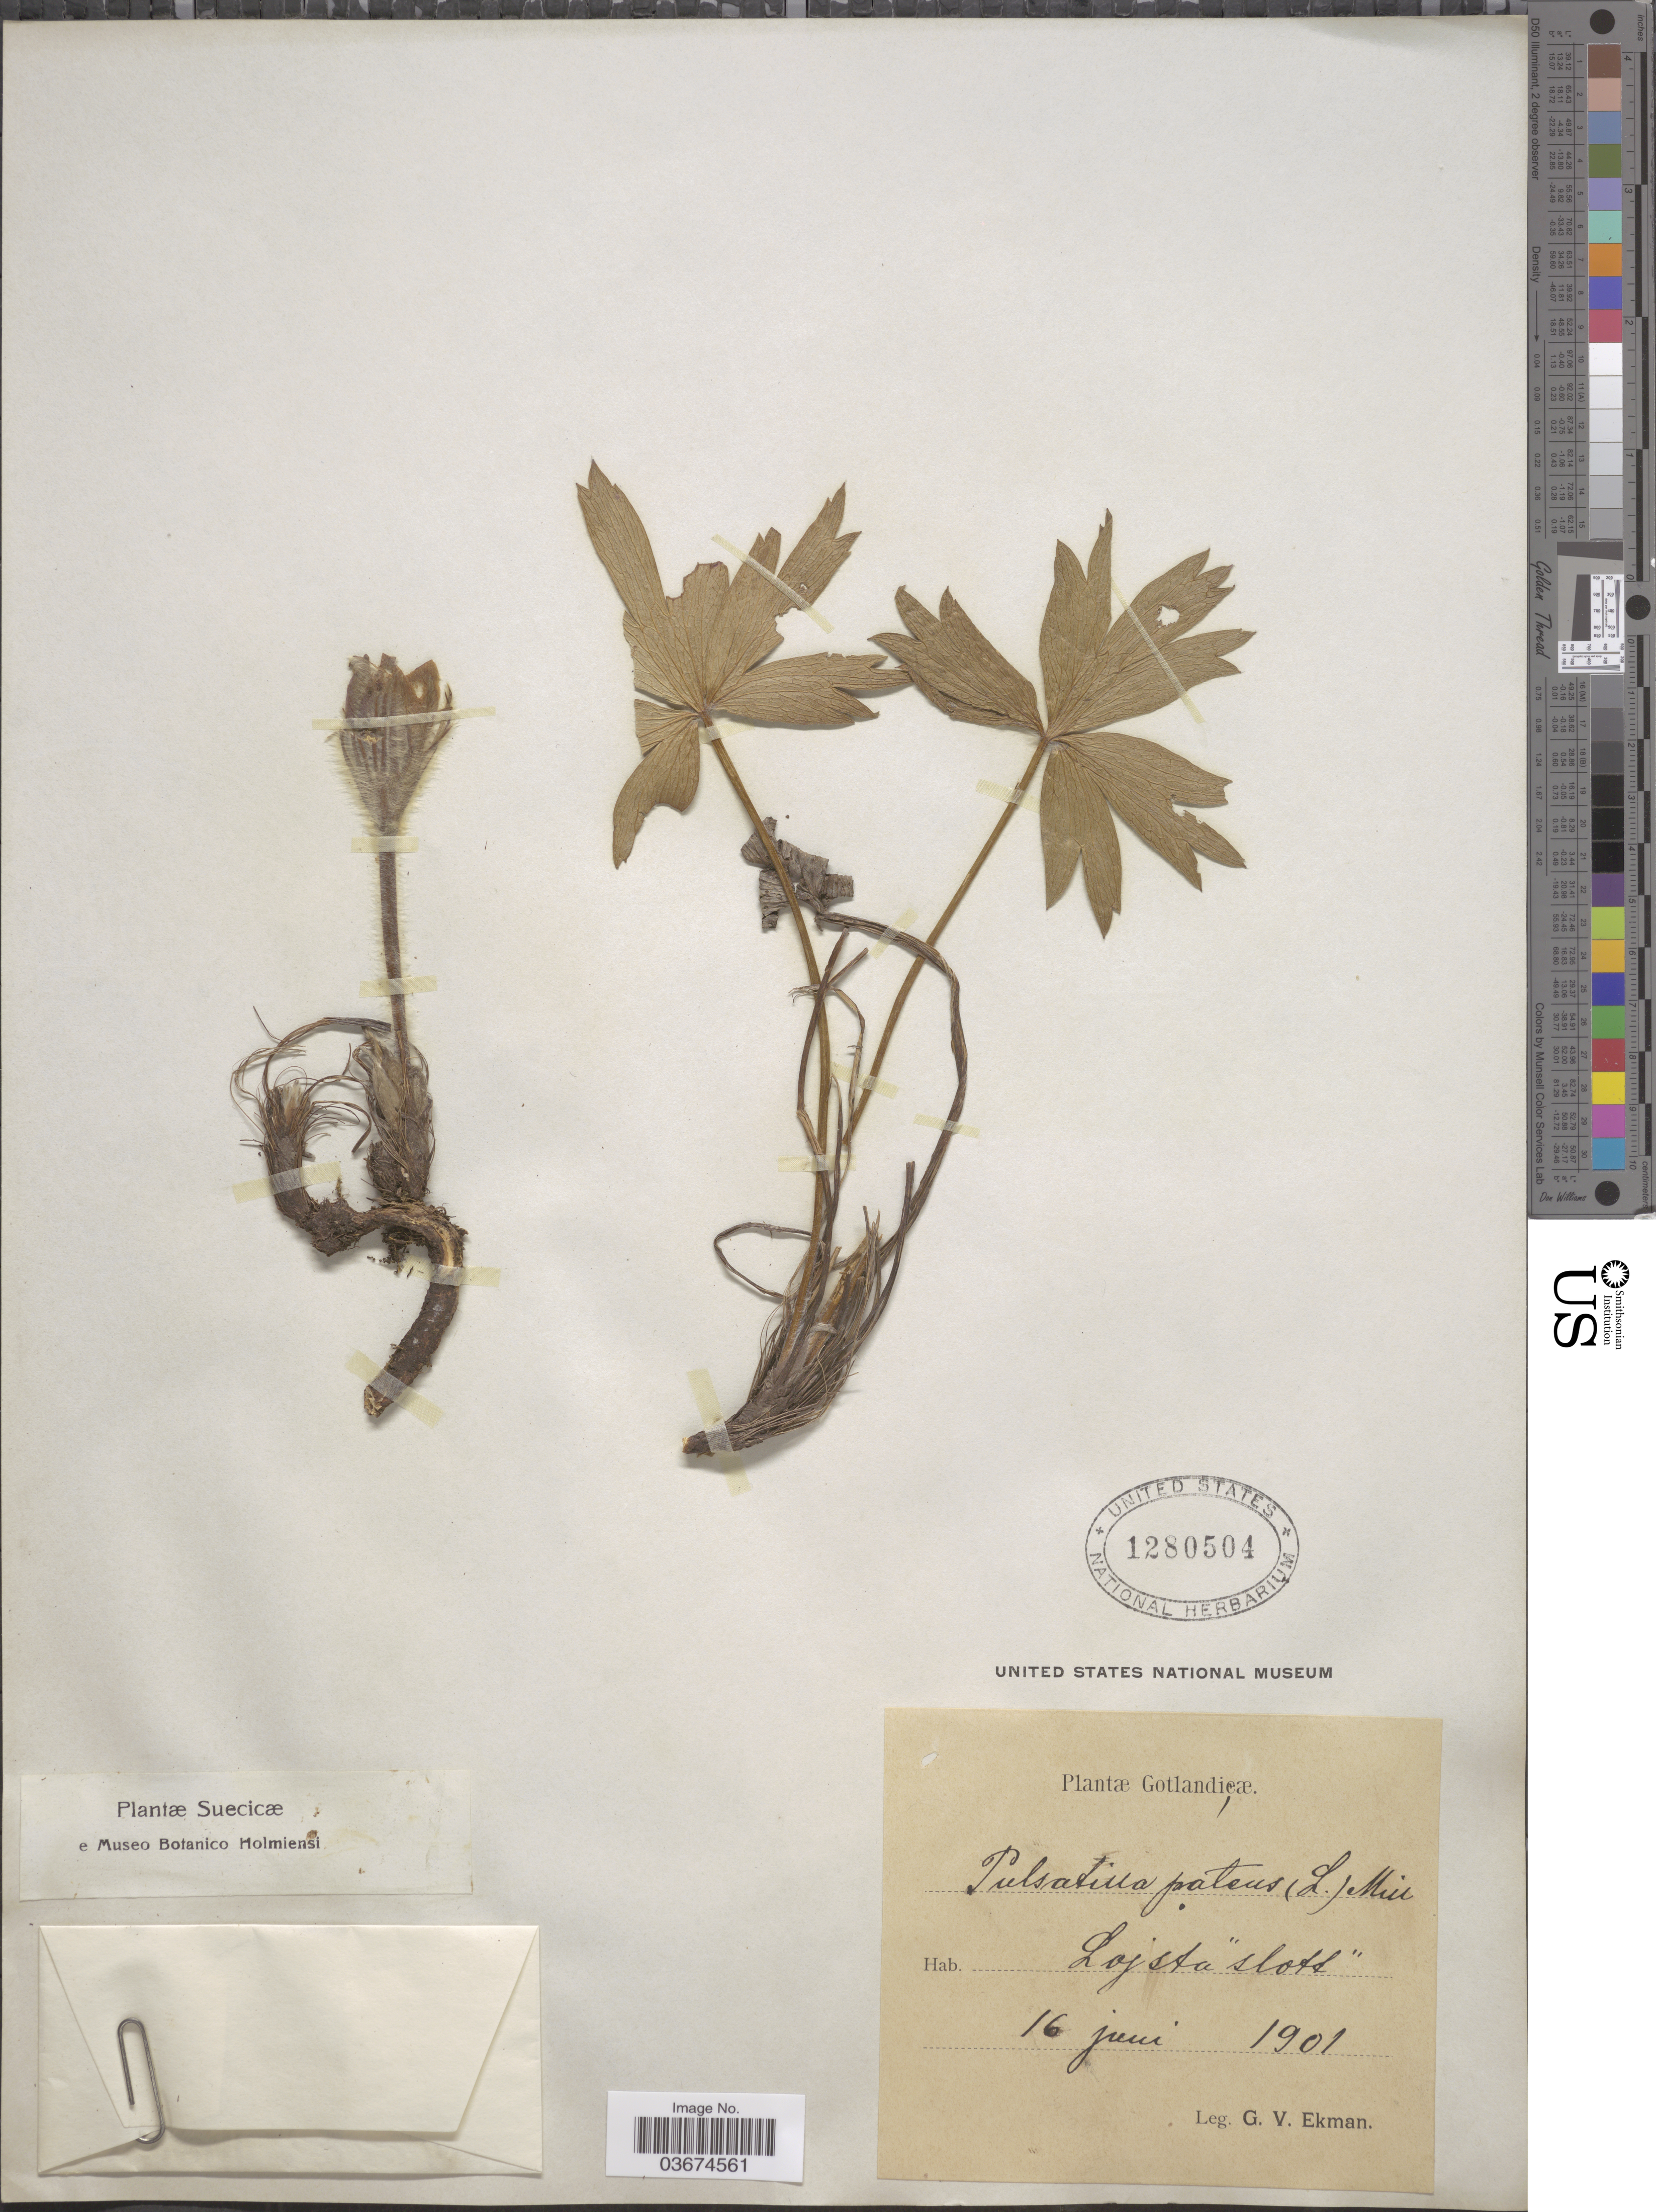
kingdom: Plantae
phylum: Tracheophyta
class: Magnoliopsida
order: Ranunculales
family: Ranunculaceae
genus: Pulsatilla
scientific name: Pulsatilla patens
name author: (L.) Mill.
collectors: G. Ekman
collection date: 1901-06-16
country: Sweden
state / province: Gotland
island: Gotland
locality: Suecicæ. Gotlandicæ. Lojsta "slott".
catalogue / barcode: US 1280504